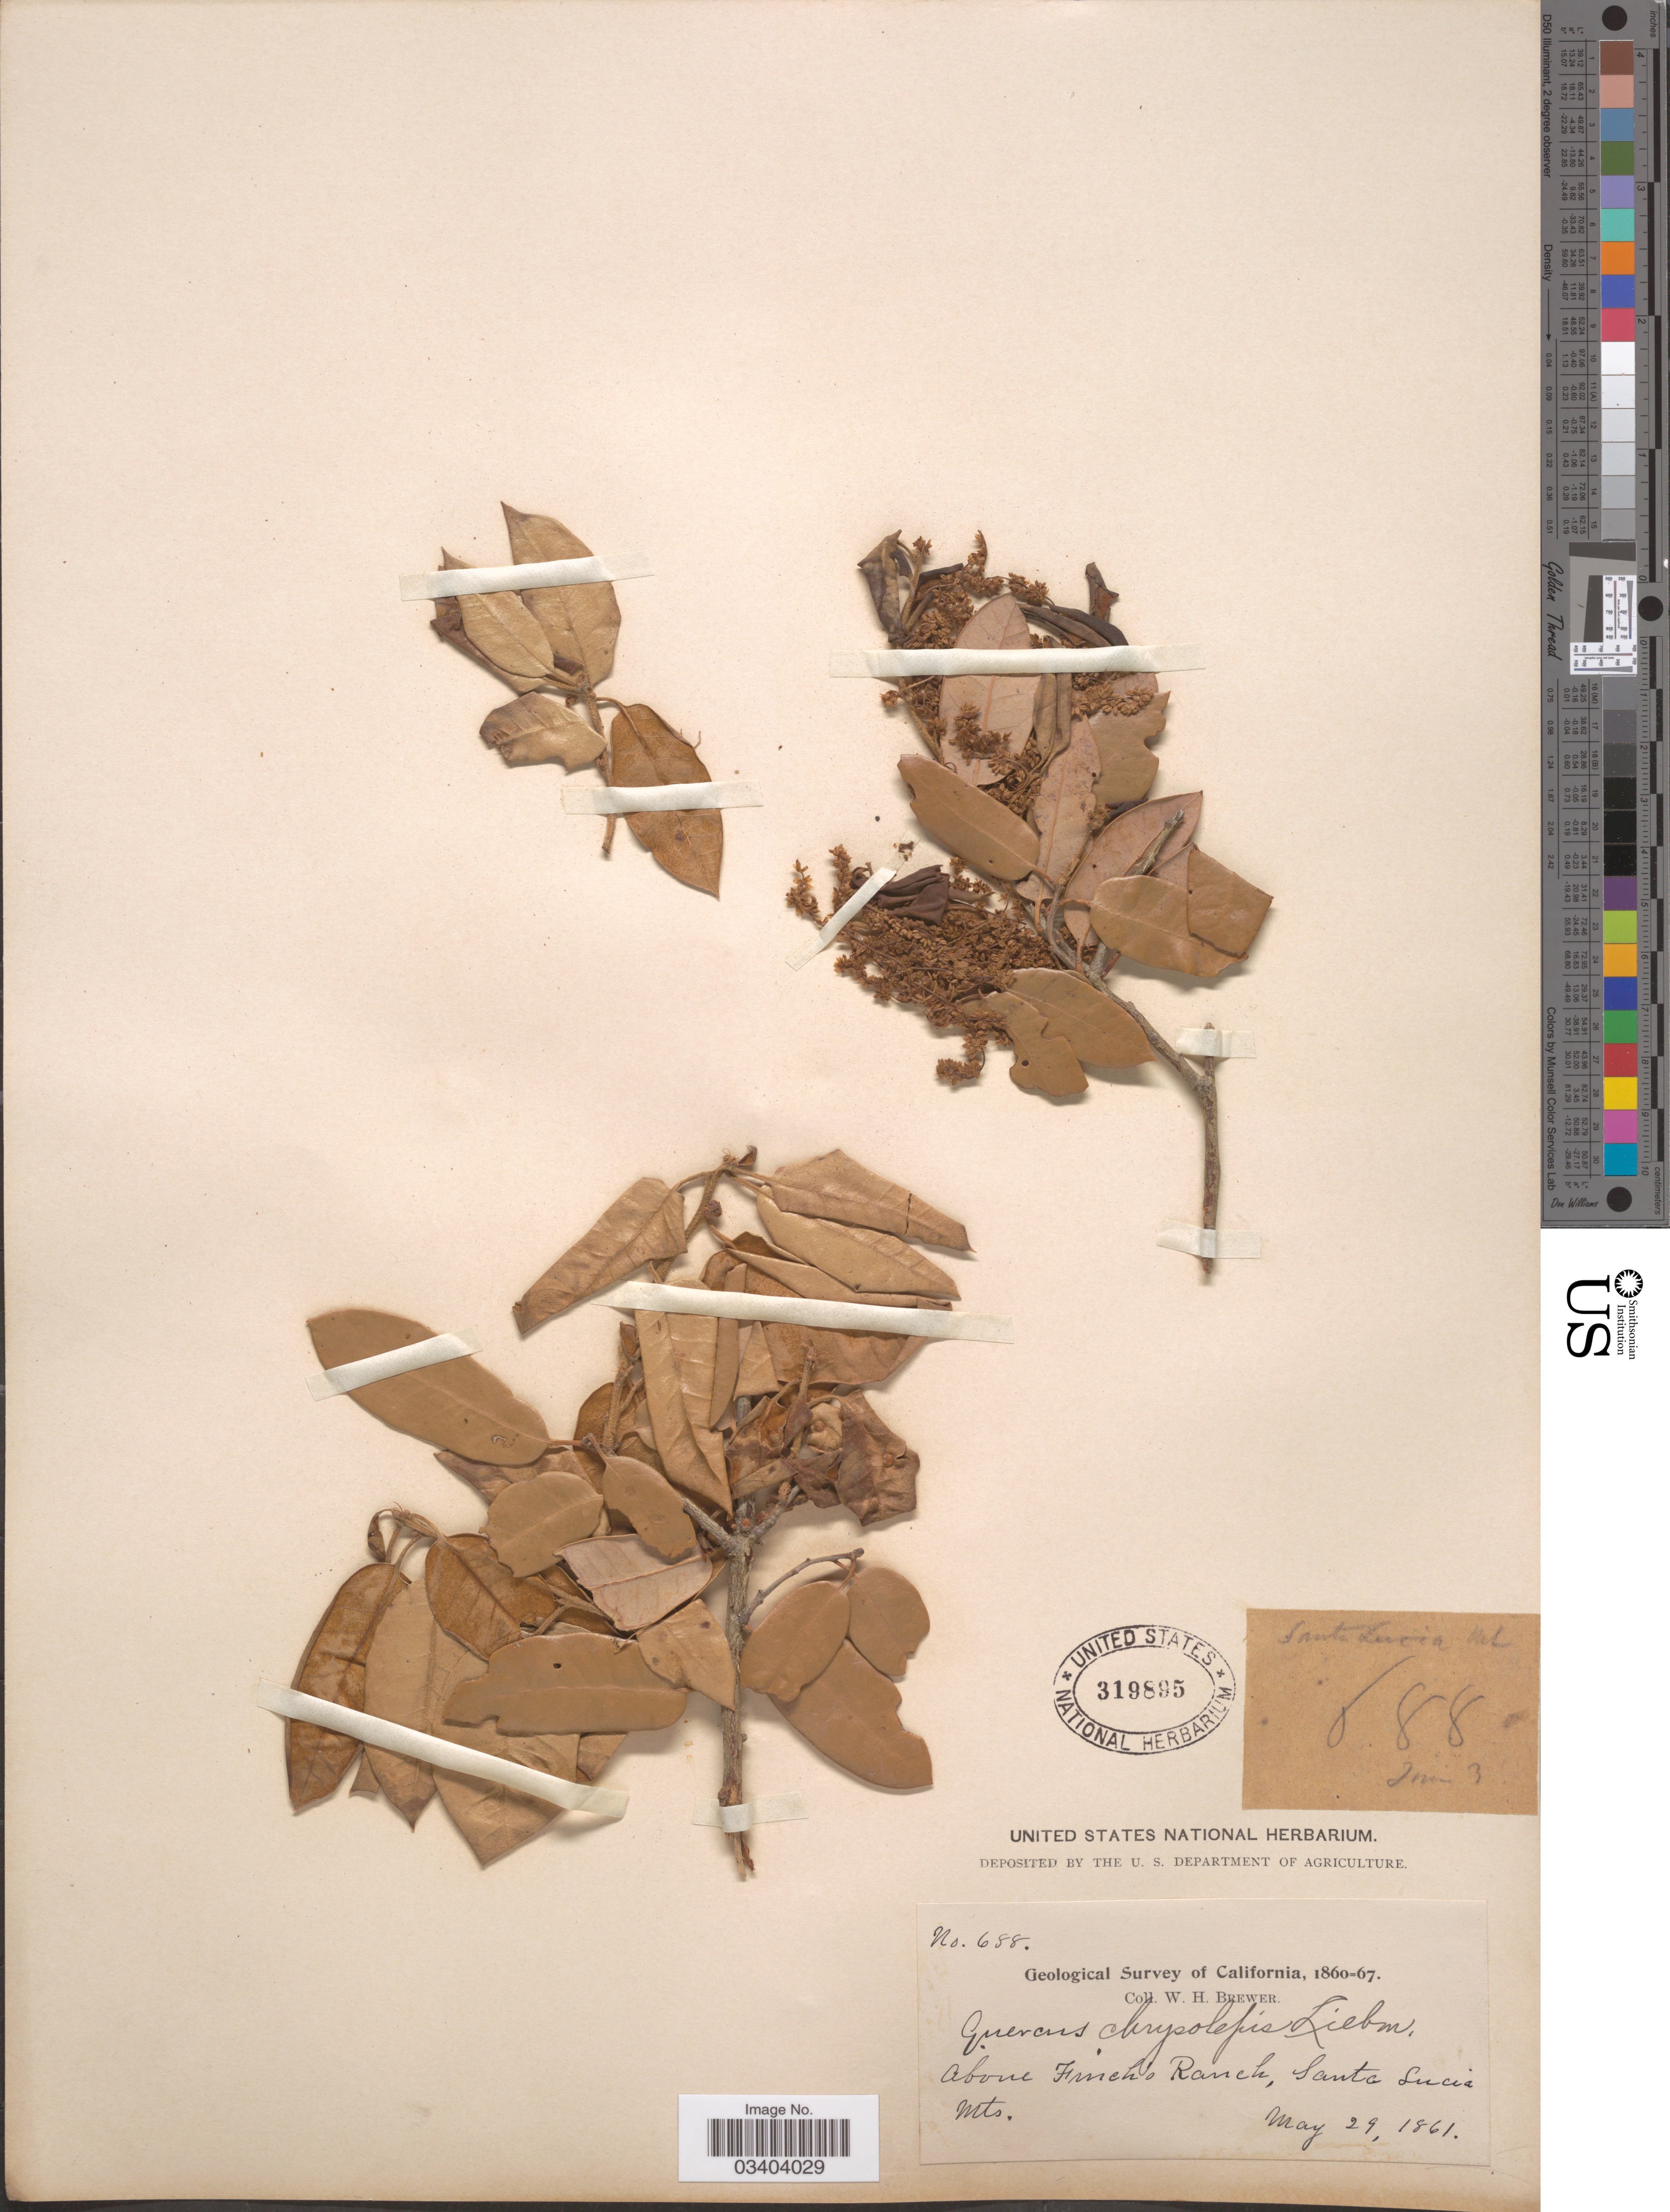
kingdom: Plantae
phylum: Tracheophyta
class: Magnoliopsida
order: Fagales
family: Fagaceae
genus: Quercus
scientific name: Quercus chrysolepis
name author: Liebm.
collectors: W. H. Brewer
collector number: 688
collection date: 1861-05-29/1861-06-03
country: United States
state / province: California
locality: Above Finch's Ranch, Santa Lucia Mts.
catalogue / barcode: US 319895